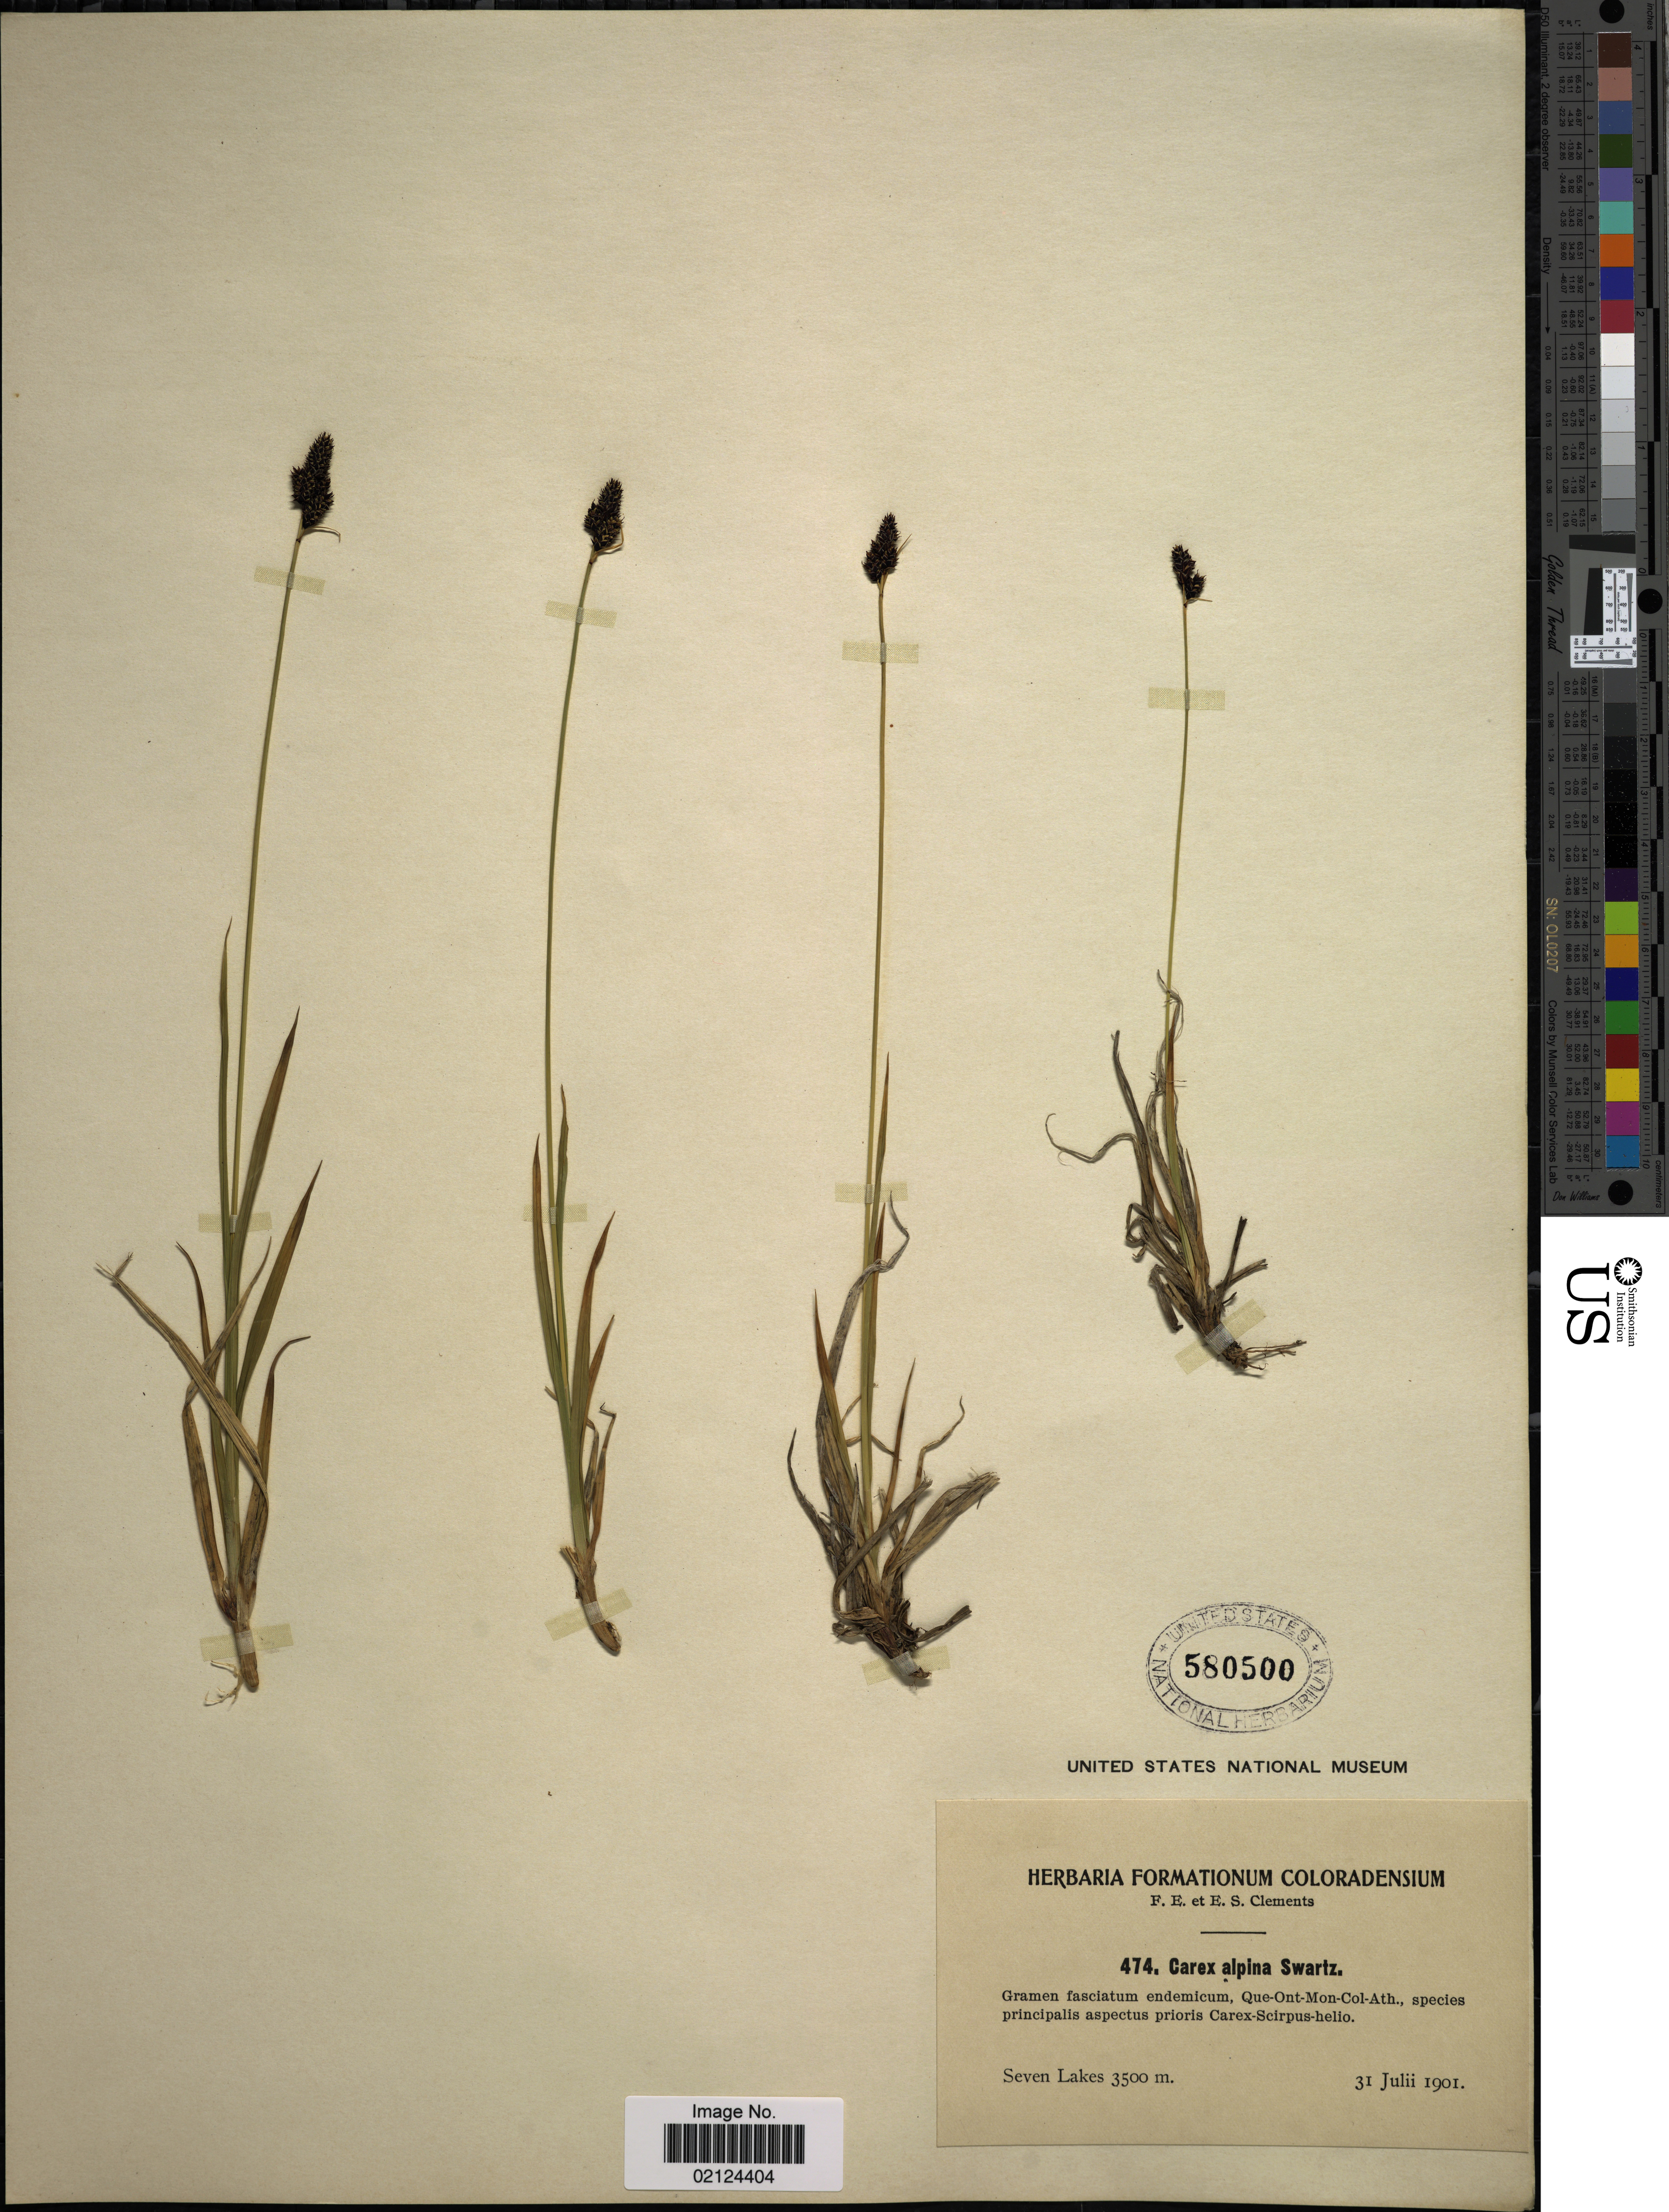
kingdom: Plantae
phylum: Tracheophyta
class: Liliopsida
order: Poales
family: Cyperaceae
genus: Carex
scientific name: Carex media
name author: R. Br.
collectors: F. E. Clements & E. S. Clements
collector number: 474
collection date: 1901-07-31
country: United States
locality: Seven Lakes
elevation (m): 3500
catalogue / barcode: US 580500